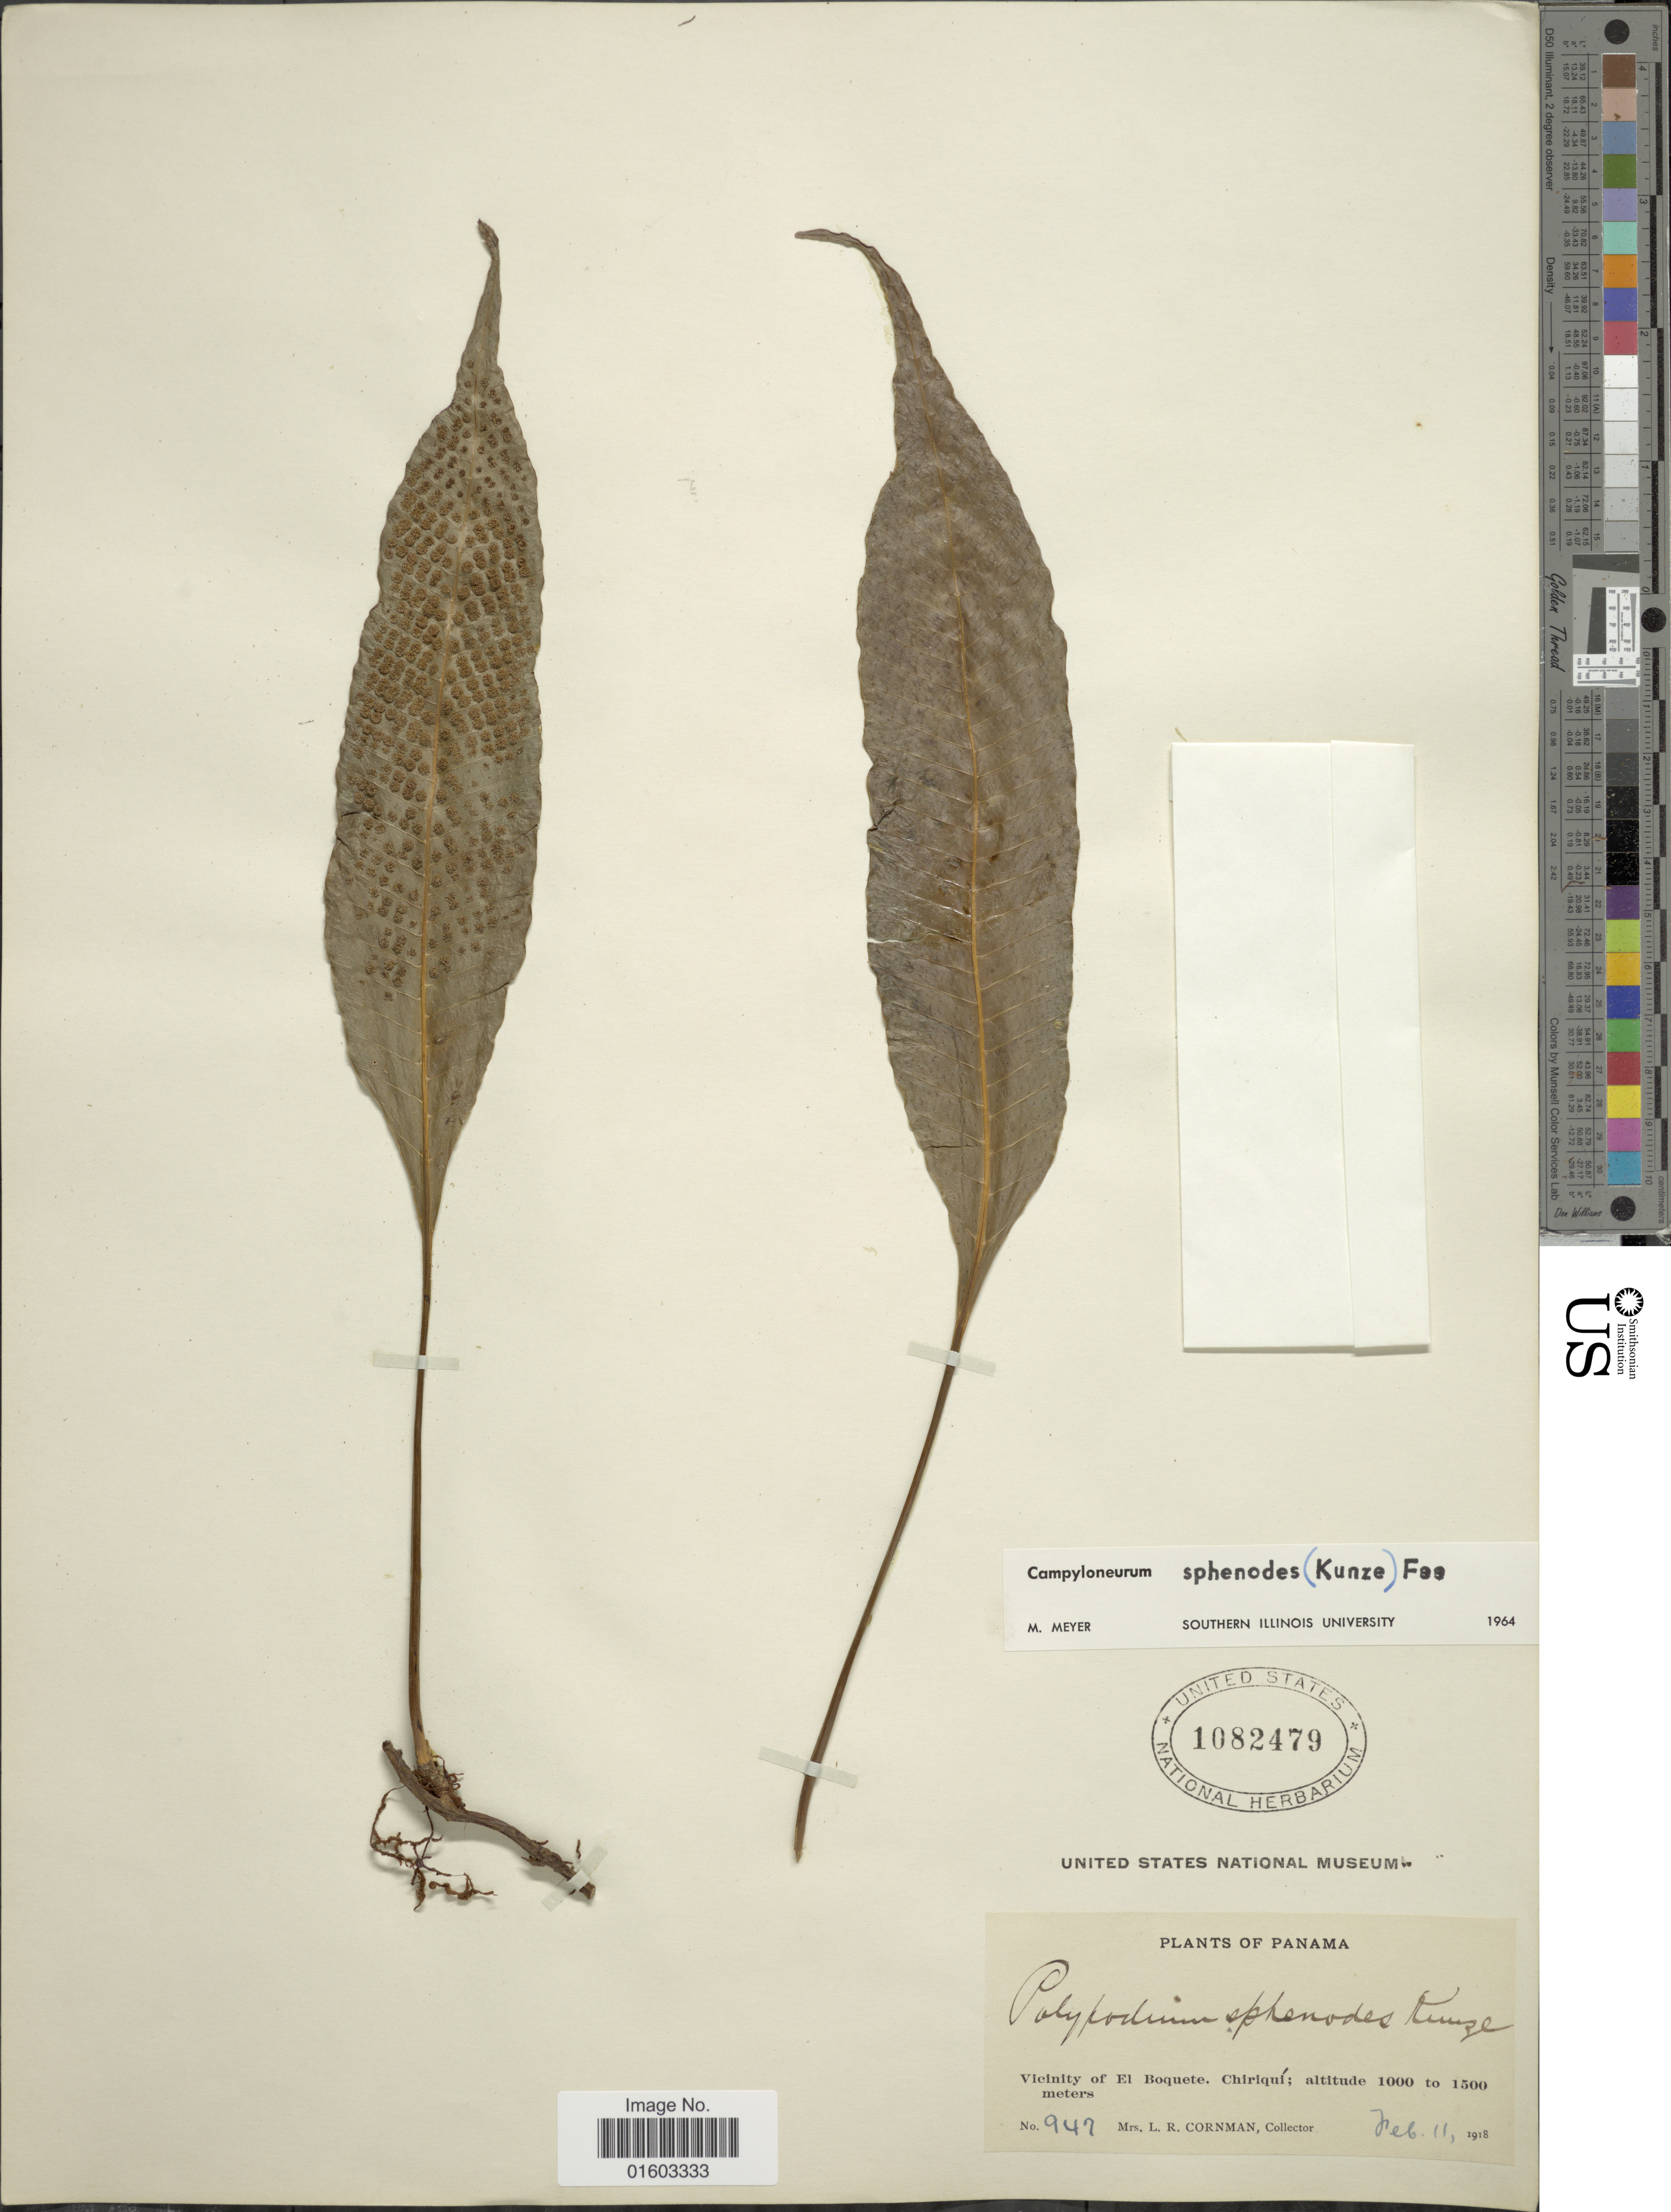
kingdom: Plantae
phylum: Tracheophyta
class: Polypodiopsida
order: Polypodiales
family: Polypodiaceae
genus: Campyloneurum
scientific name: Campyloneurum wercklei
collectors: L. Cornman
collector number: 947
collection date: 1918-02-11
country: Panama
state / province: Chiriqui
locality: Vicinity of El Boquete, Chiriqui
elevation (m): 1000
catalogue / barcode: US 1082479